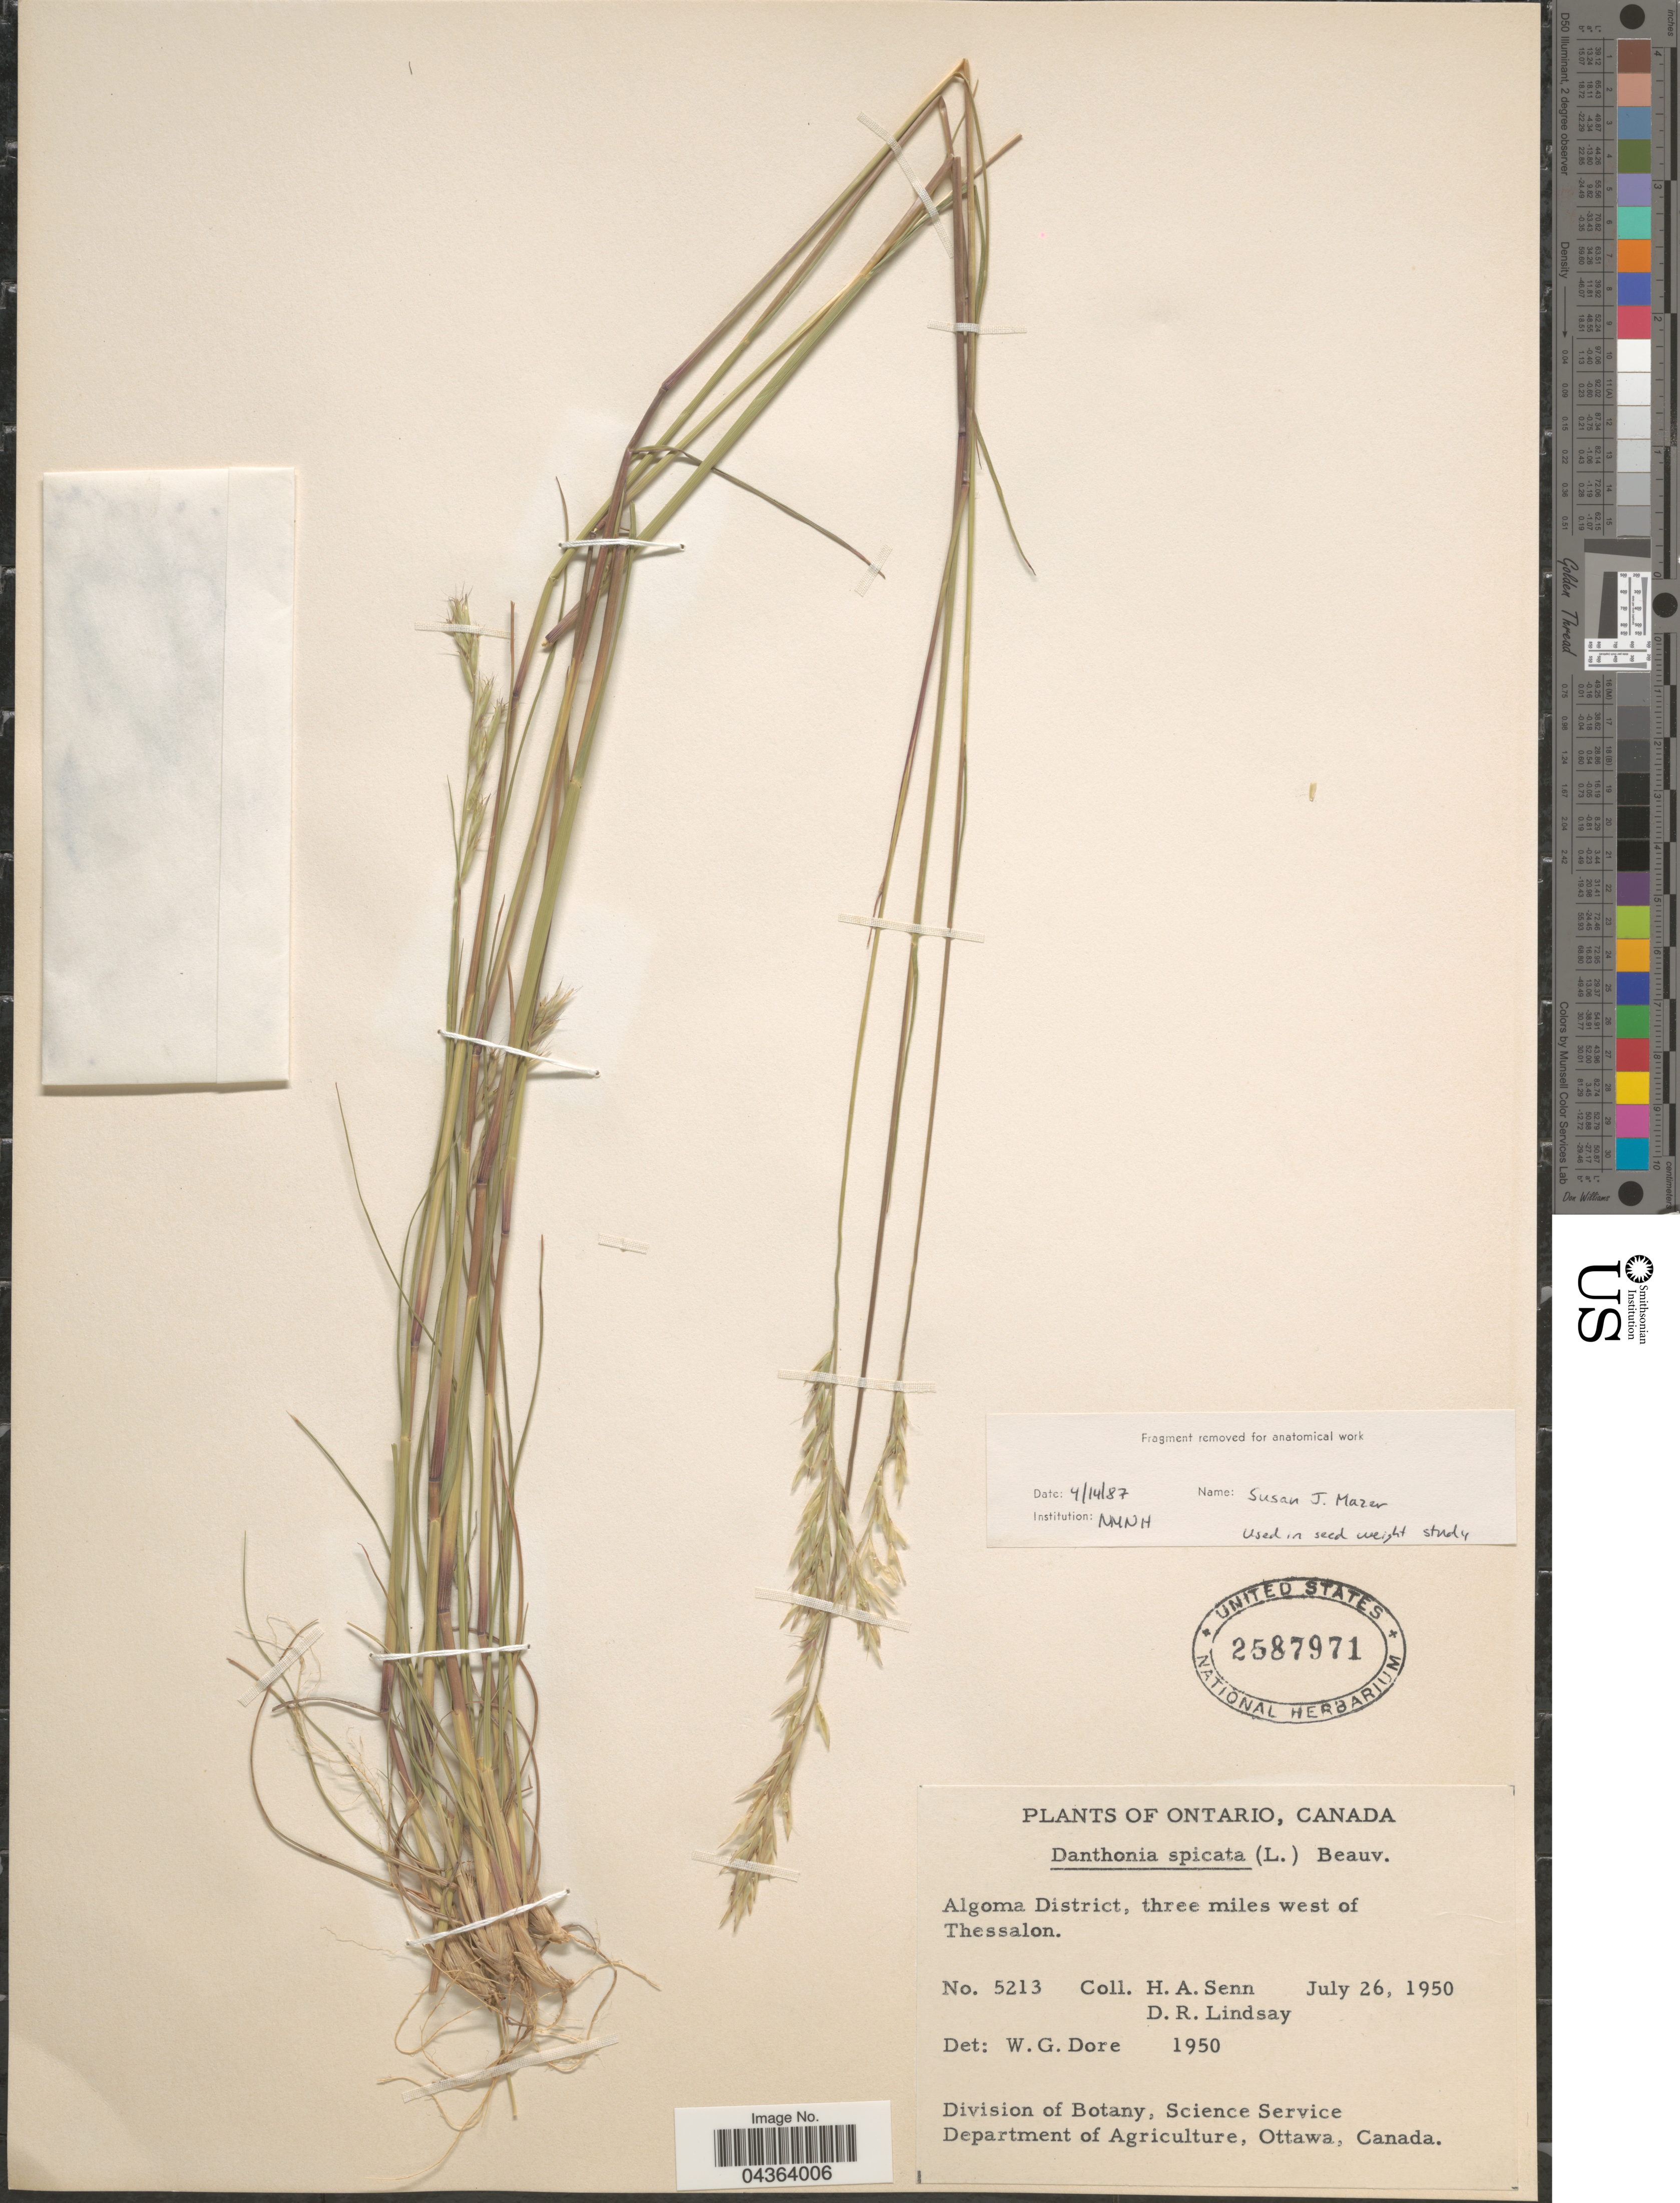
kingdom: Plantae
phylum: Tracheophyta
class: Liliopsida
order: Poales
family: Poaceae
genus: Danthonia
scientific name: Danthonia spicata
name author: (L.) P. Beauv. ex Roem. & Schult.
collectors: H. Senn & D. Lindsay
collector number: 5213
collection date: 1950-07-26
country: Canada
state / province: Ontario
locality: Algoma District, three miles west of Thessalon.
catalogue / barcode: US 2587971